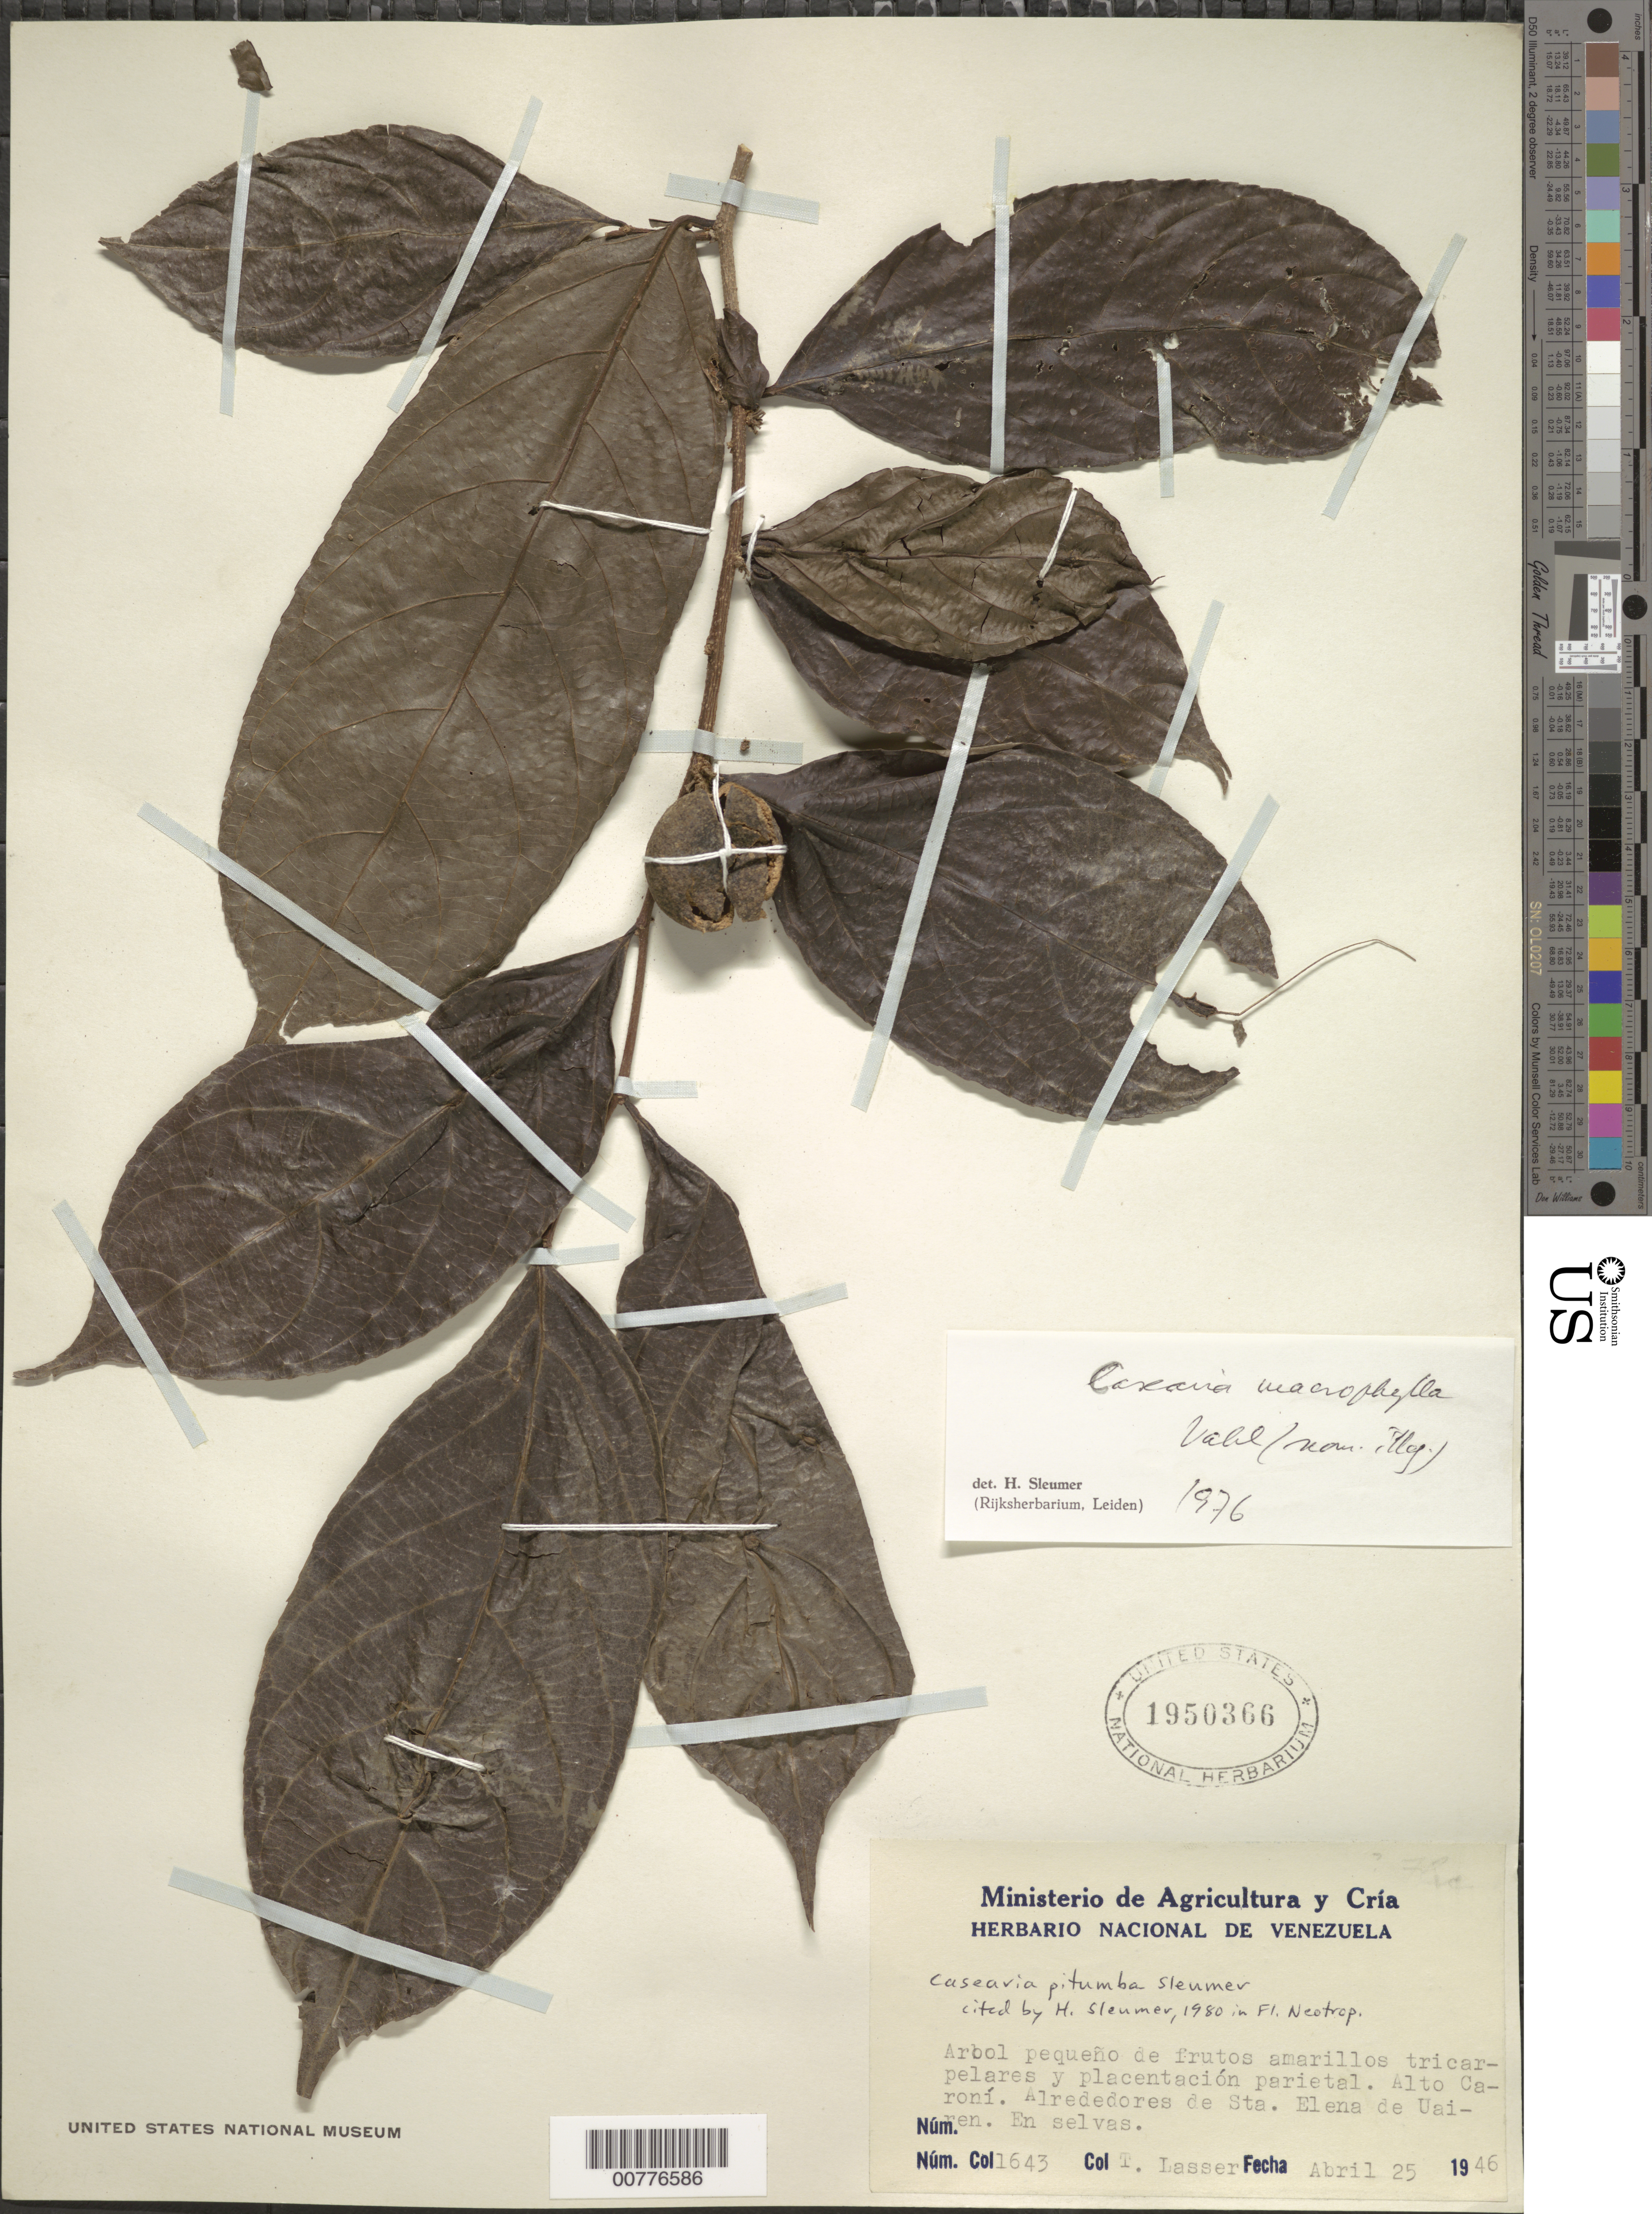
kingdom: Plantae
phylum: Tracheophyta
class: Magnoliopsida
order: Malpighiales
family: Salicaceae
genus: Casearia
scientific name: Casearia pitumba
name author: Sleumer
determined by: Sleumer, H. O.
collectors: T. Lasser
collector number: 1643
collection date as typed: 25-Apr-46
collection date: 1946-04-25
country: Venezuela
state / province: Bolívar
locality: Sta. Elena de Uairén, Alto Caroní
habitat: Forest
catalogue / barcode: US 1950366